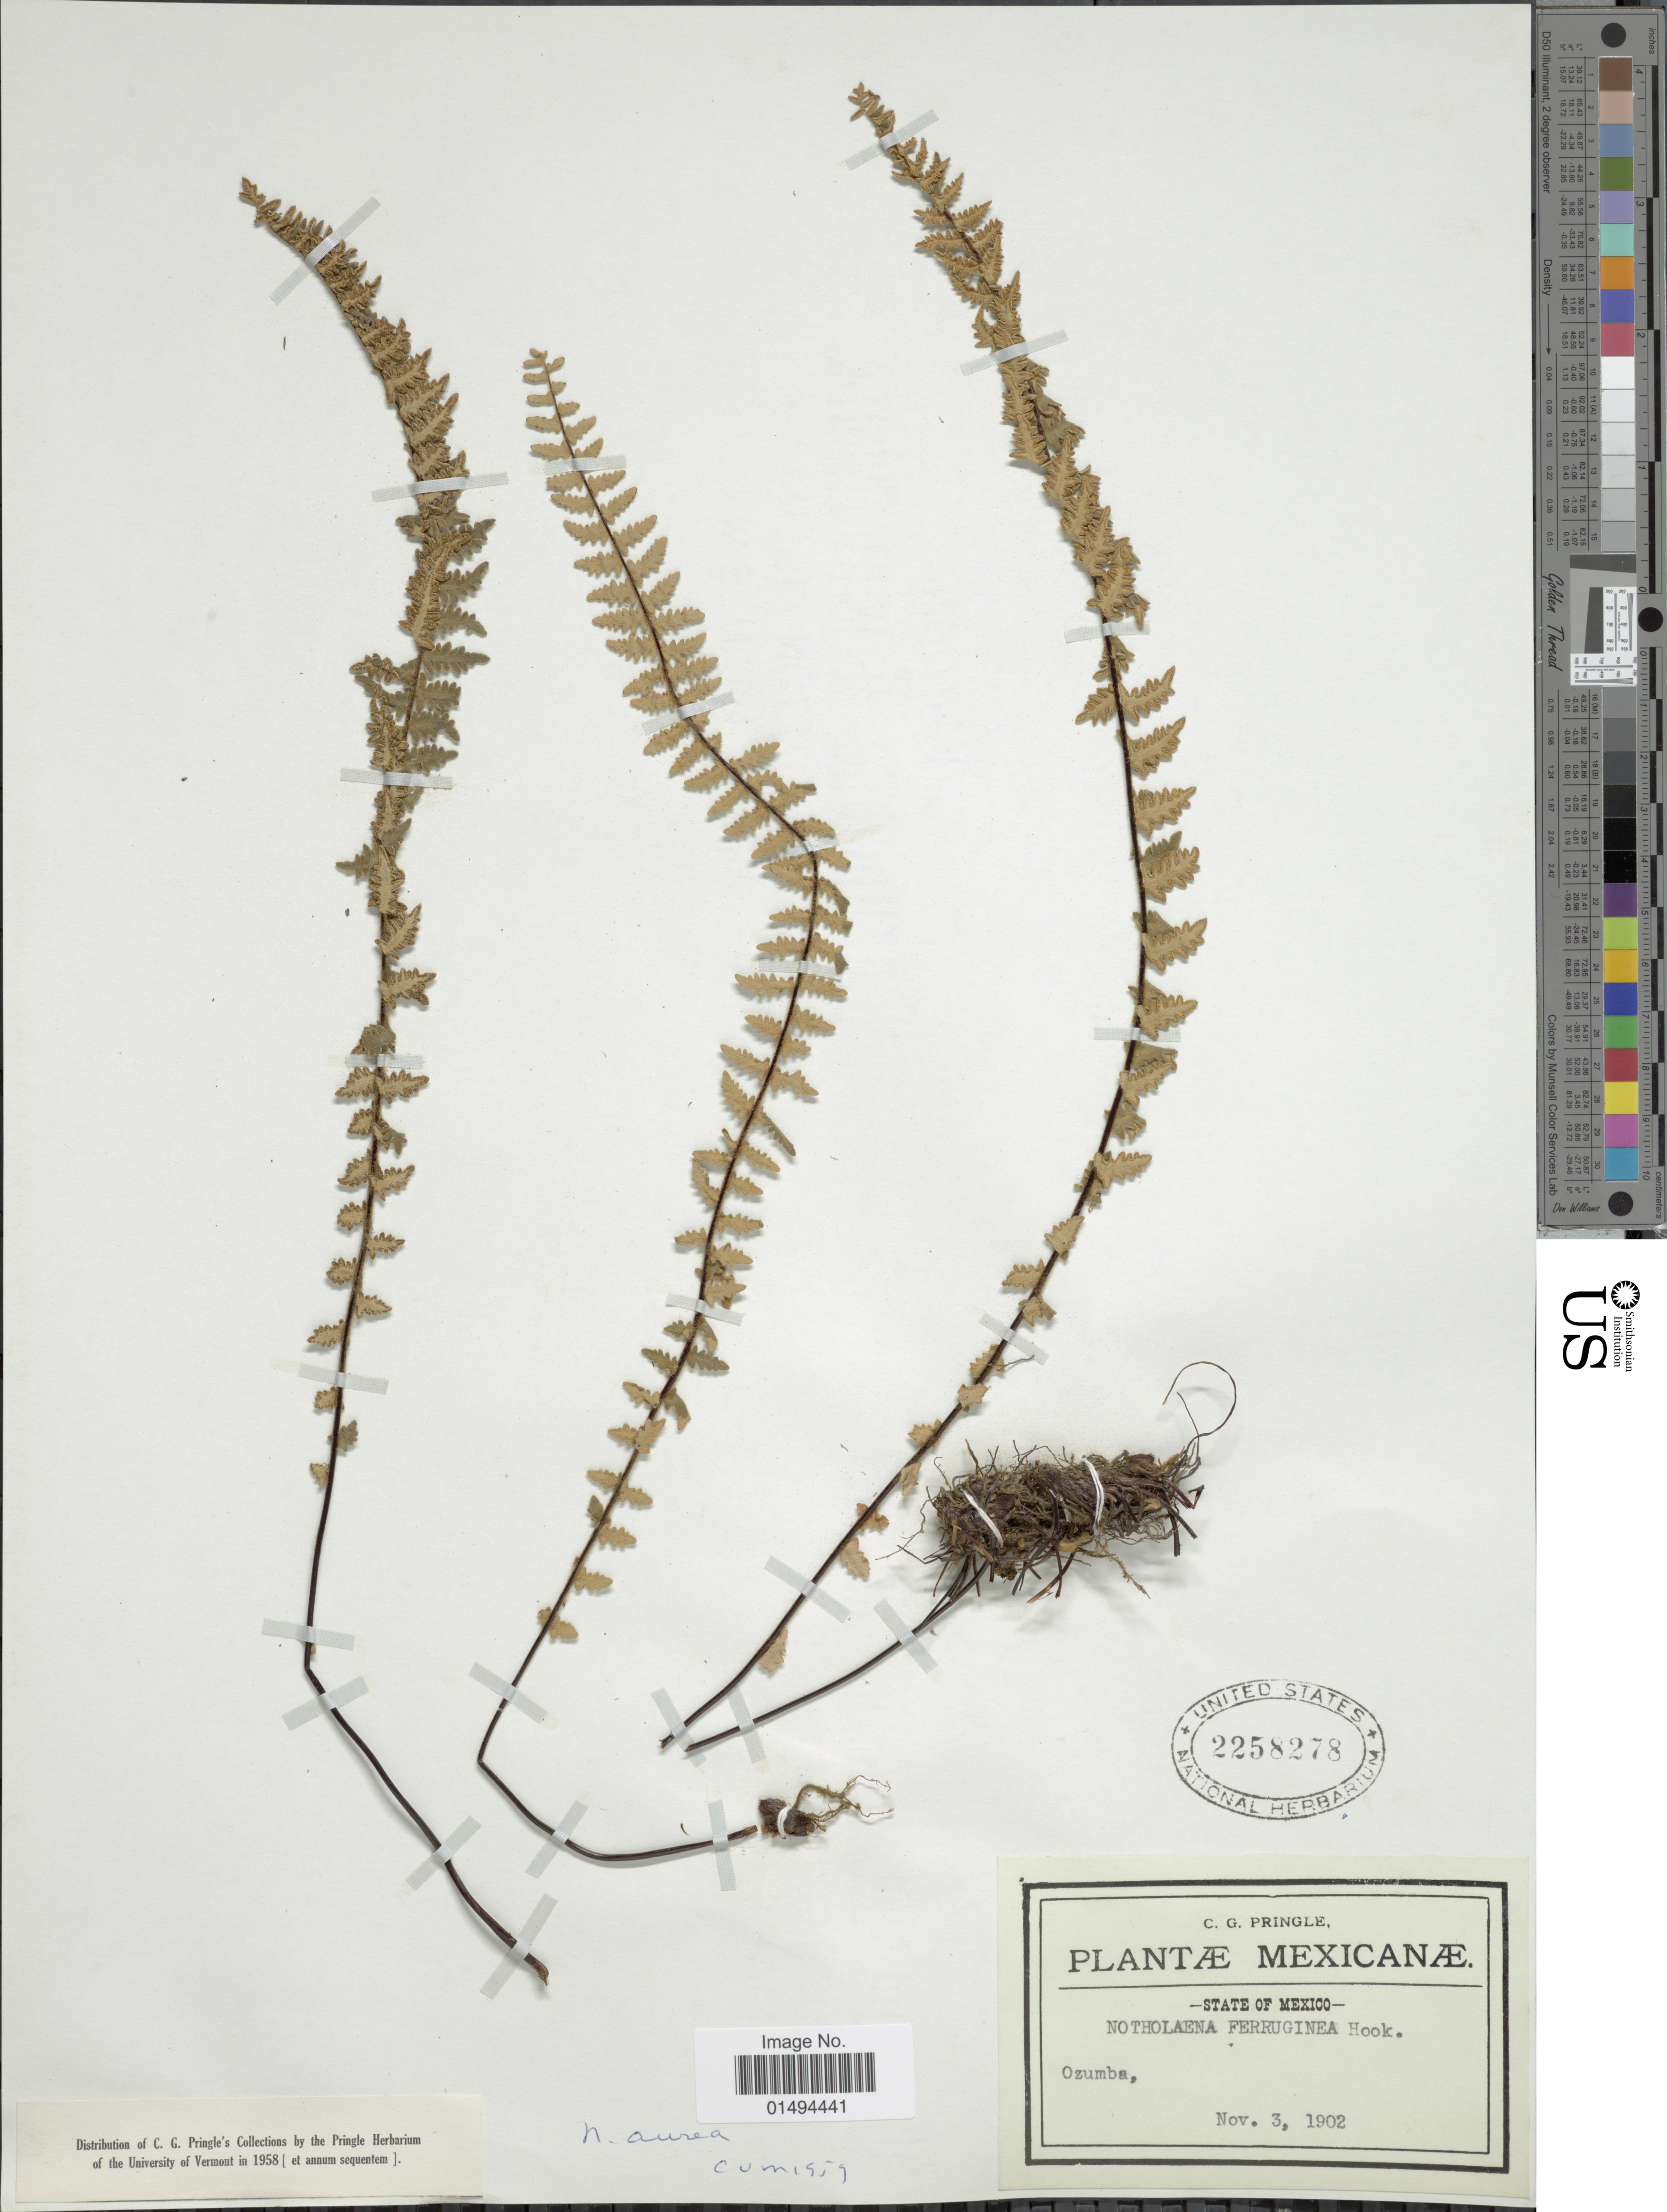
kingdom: Plantae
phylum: Tracheophyta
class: Polypodiopsida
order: Polypodiales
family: Pteridaceae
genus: Myriopteris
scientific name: Myriopteris aurea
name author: (Poir.) Grusz & Windham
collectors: C. G. Pringle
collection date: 1902-11-03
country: Mexico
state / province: México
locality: Ozumba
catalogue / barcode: US 2258278